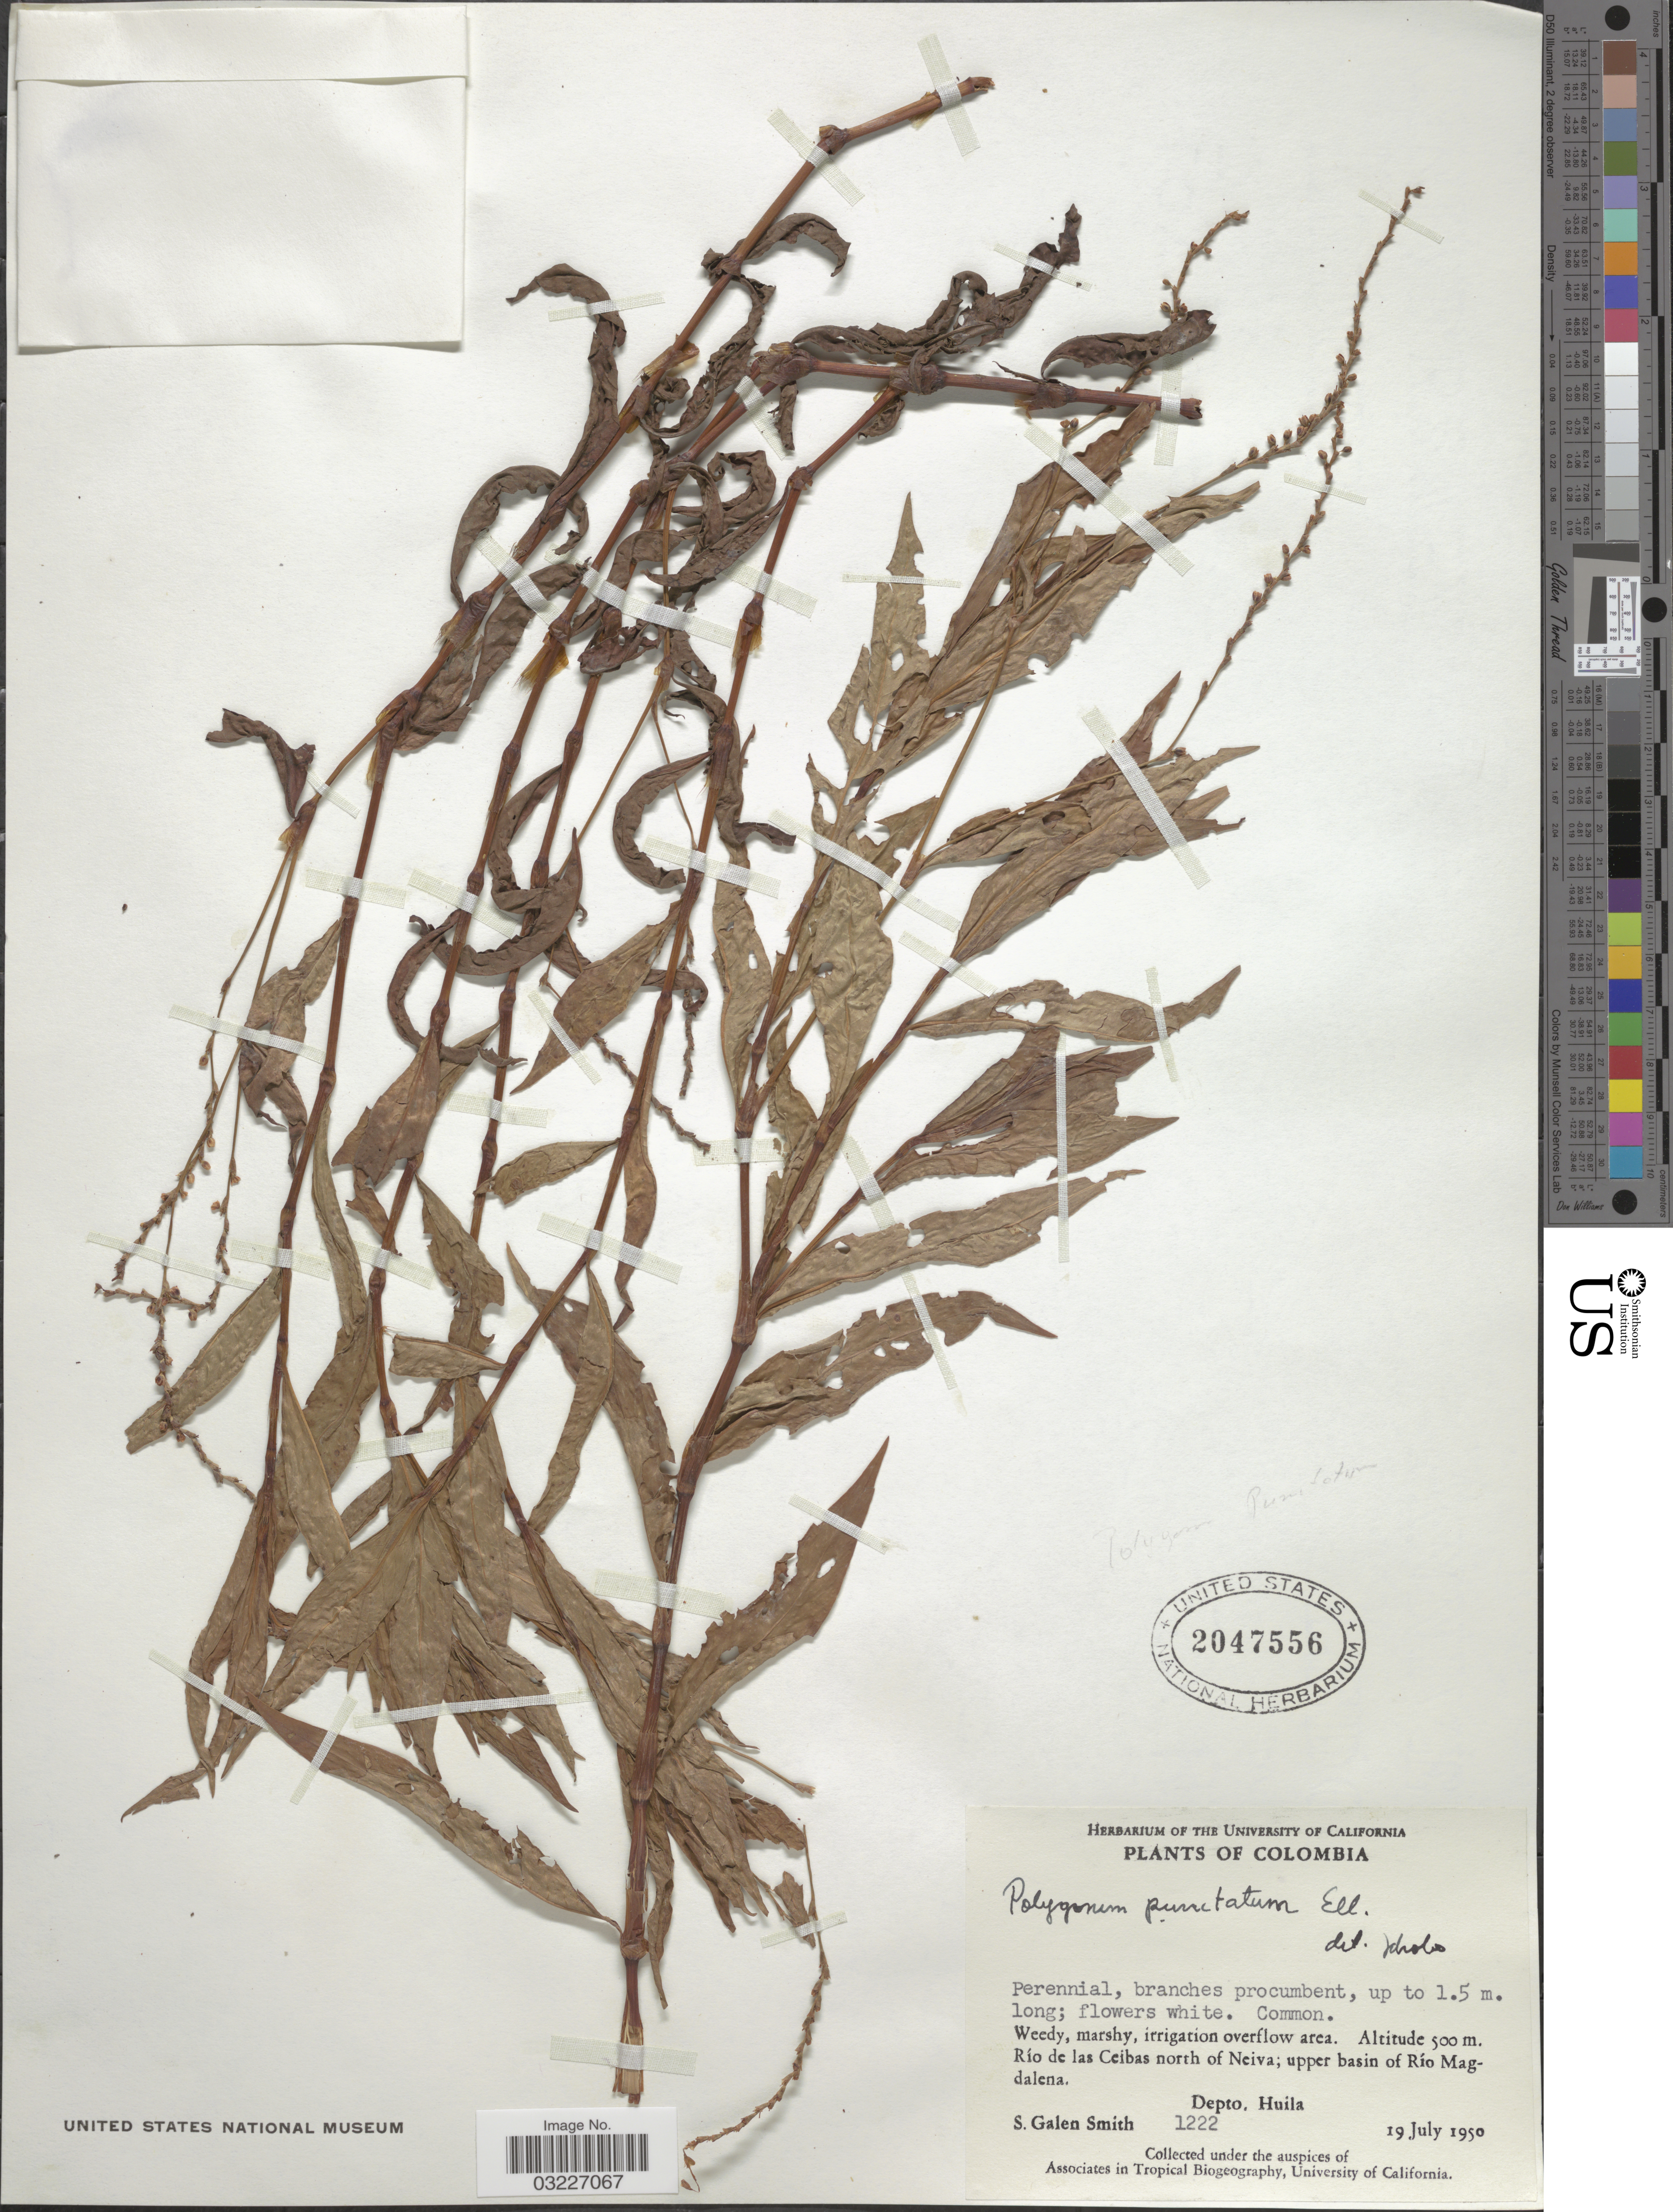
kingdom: Plantae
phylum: Tracheophyta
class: Magnoliopsida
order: Caryophyllales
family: Polygonaceae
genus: Polygonum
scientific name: Polygonum opelousanum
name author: Riddell ex Small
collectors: S. G. Smith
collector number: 1222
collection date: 1950-07-19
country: Colombia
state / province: Huila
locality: Río de las Ceibas north of Neiva; upper basin of Río Magdalena. Depto. Huila.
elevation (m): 500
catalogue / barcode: US 2047556